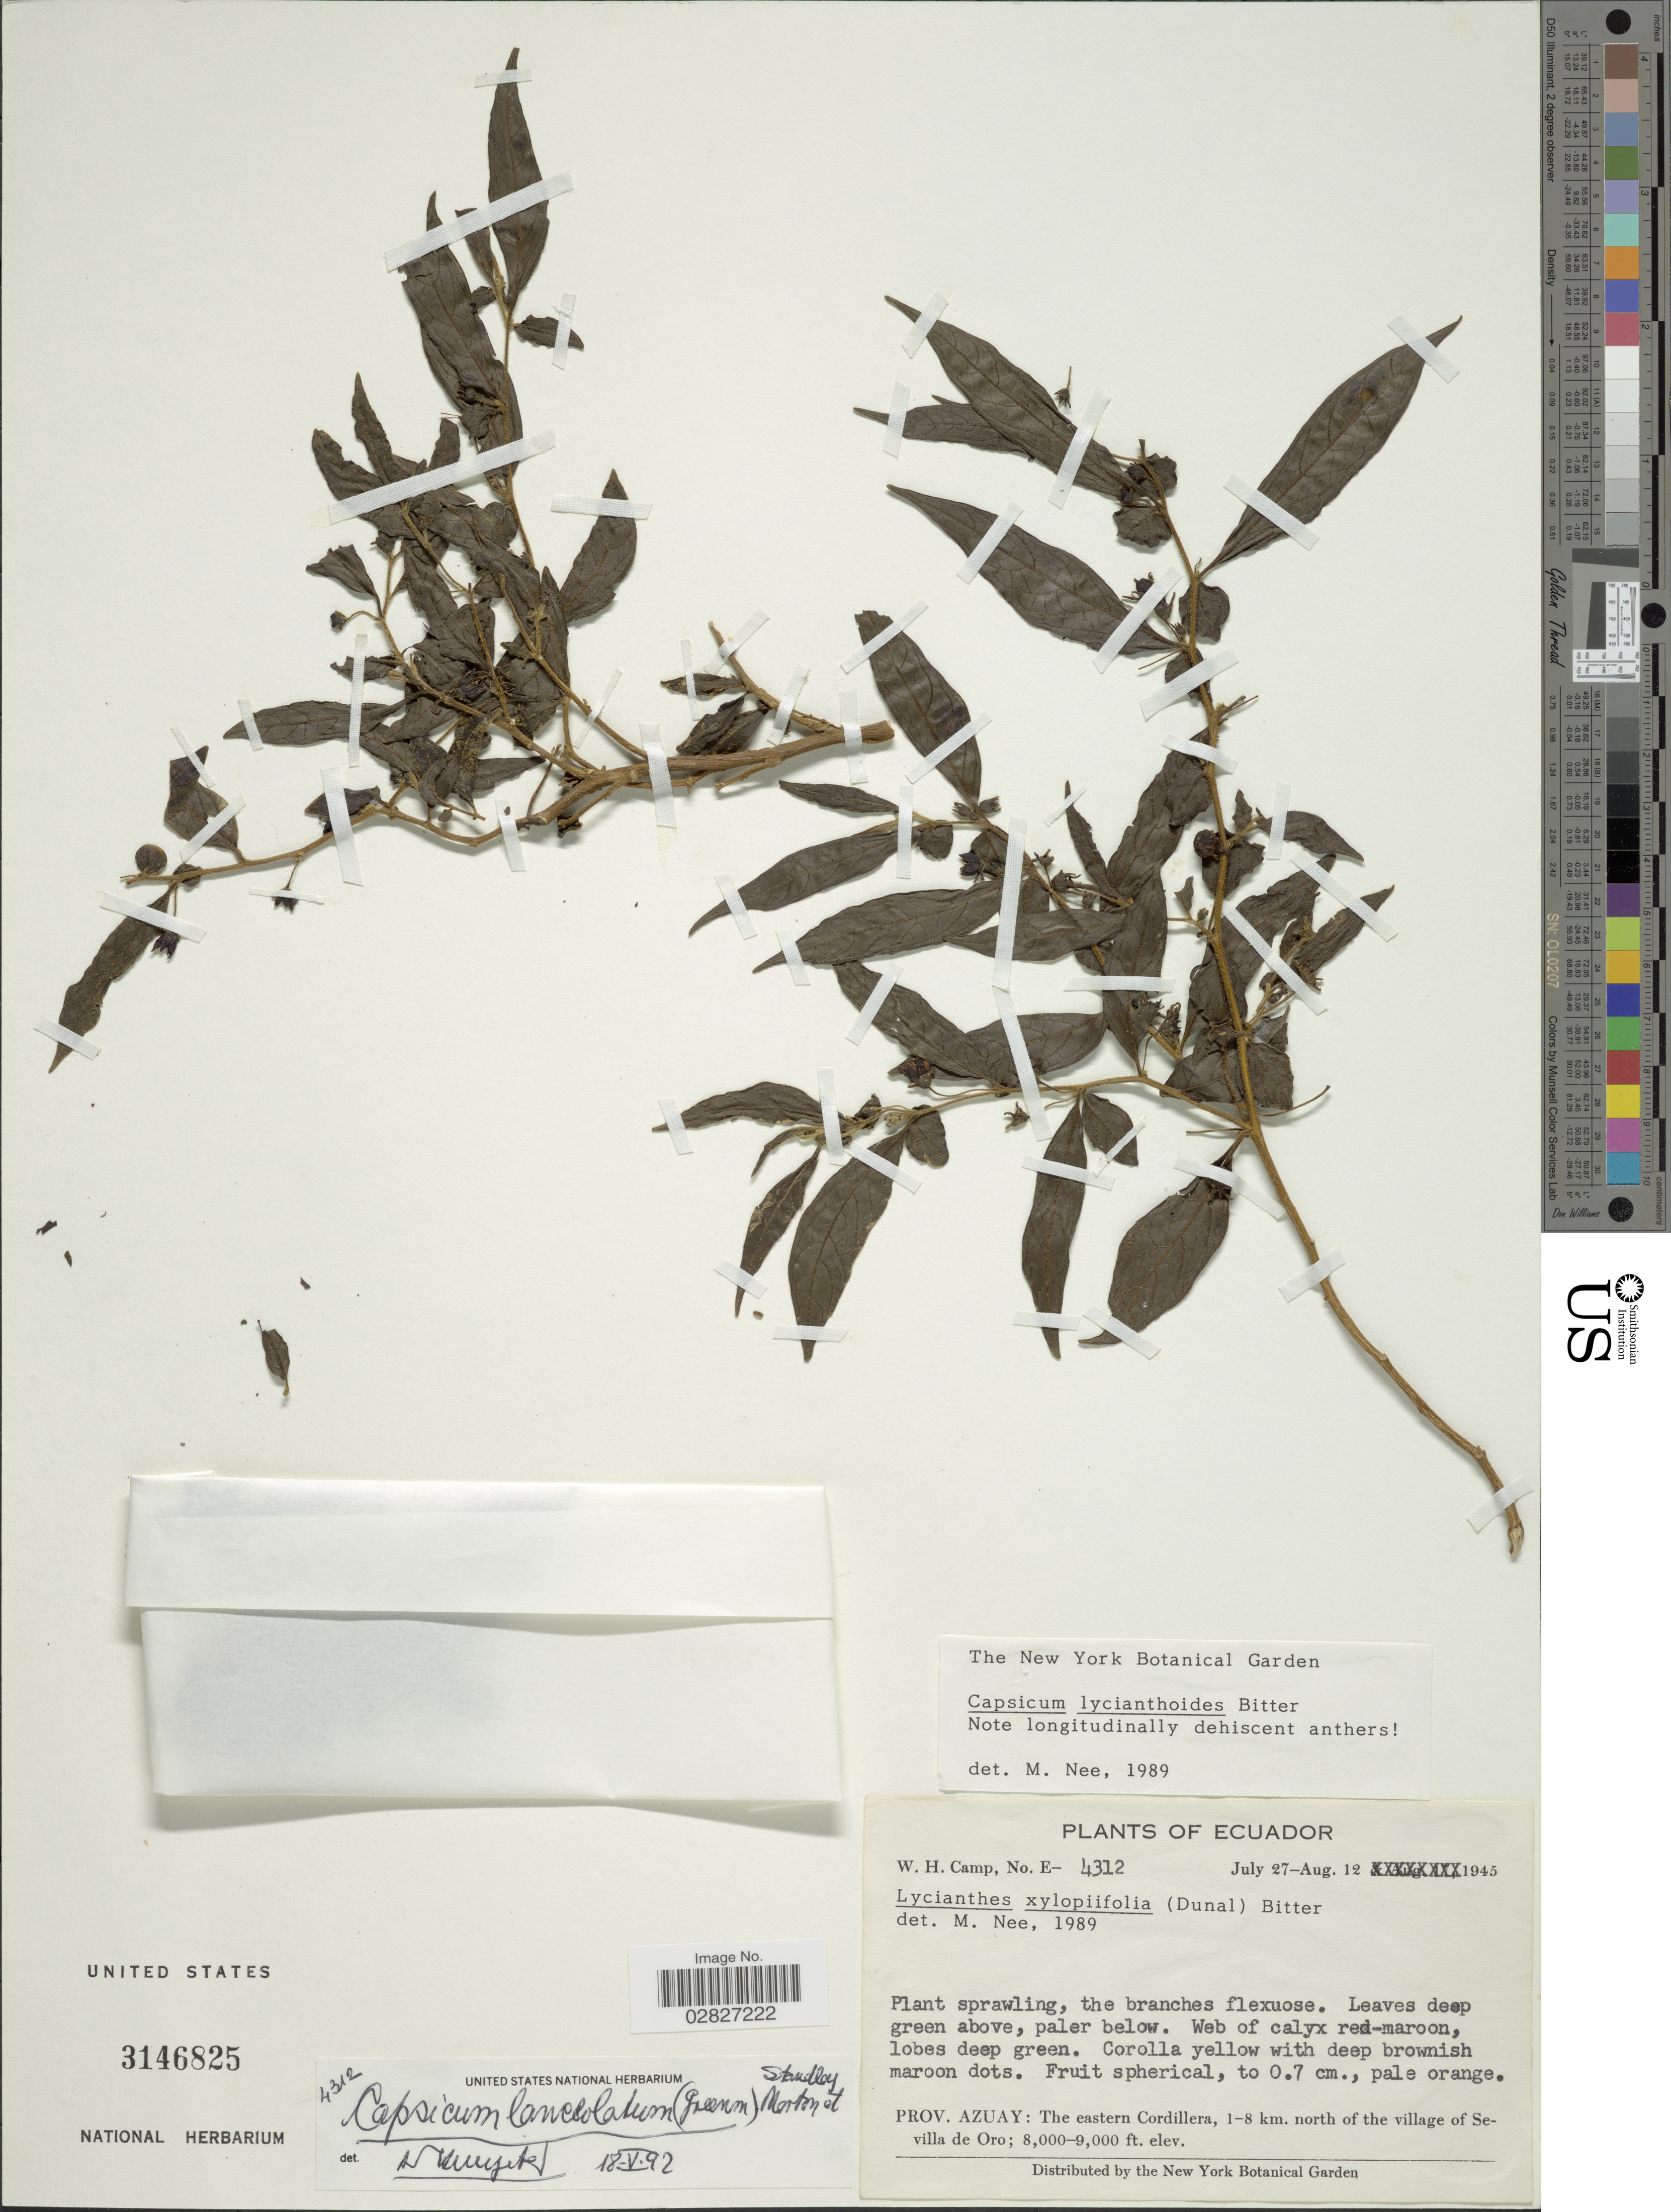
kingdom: Plantae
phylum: Tracheophyta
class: Magnoliopsida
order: Solanales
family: Solanaceae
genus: Capsicum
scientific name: Capsicum lanceolatum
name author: (Greenm.) C.V. Morton & Standl.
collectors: W. H. Camp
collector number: E-4312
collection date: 1945-07-27/1945-08-12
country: Ecuador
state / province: Azuay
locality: Prov. Azuay: The eastern Cordillera, 1-8 km. north of the village of Sevilla de Oro.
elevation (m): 2438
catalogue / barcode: US 3146825